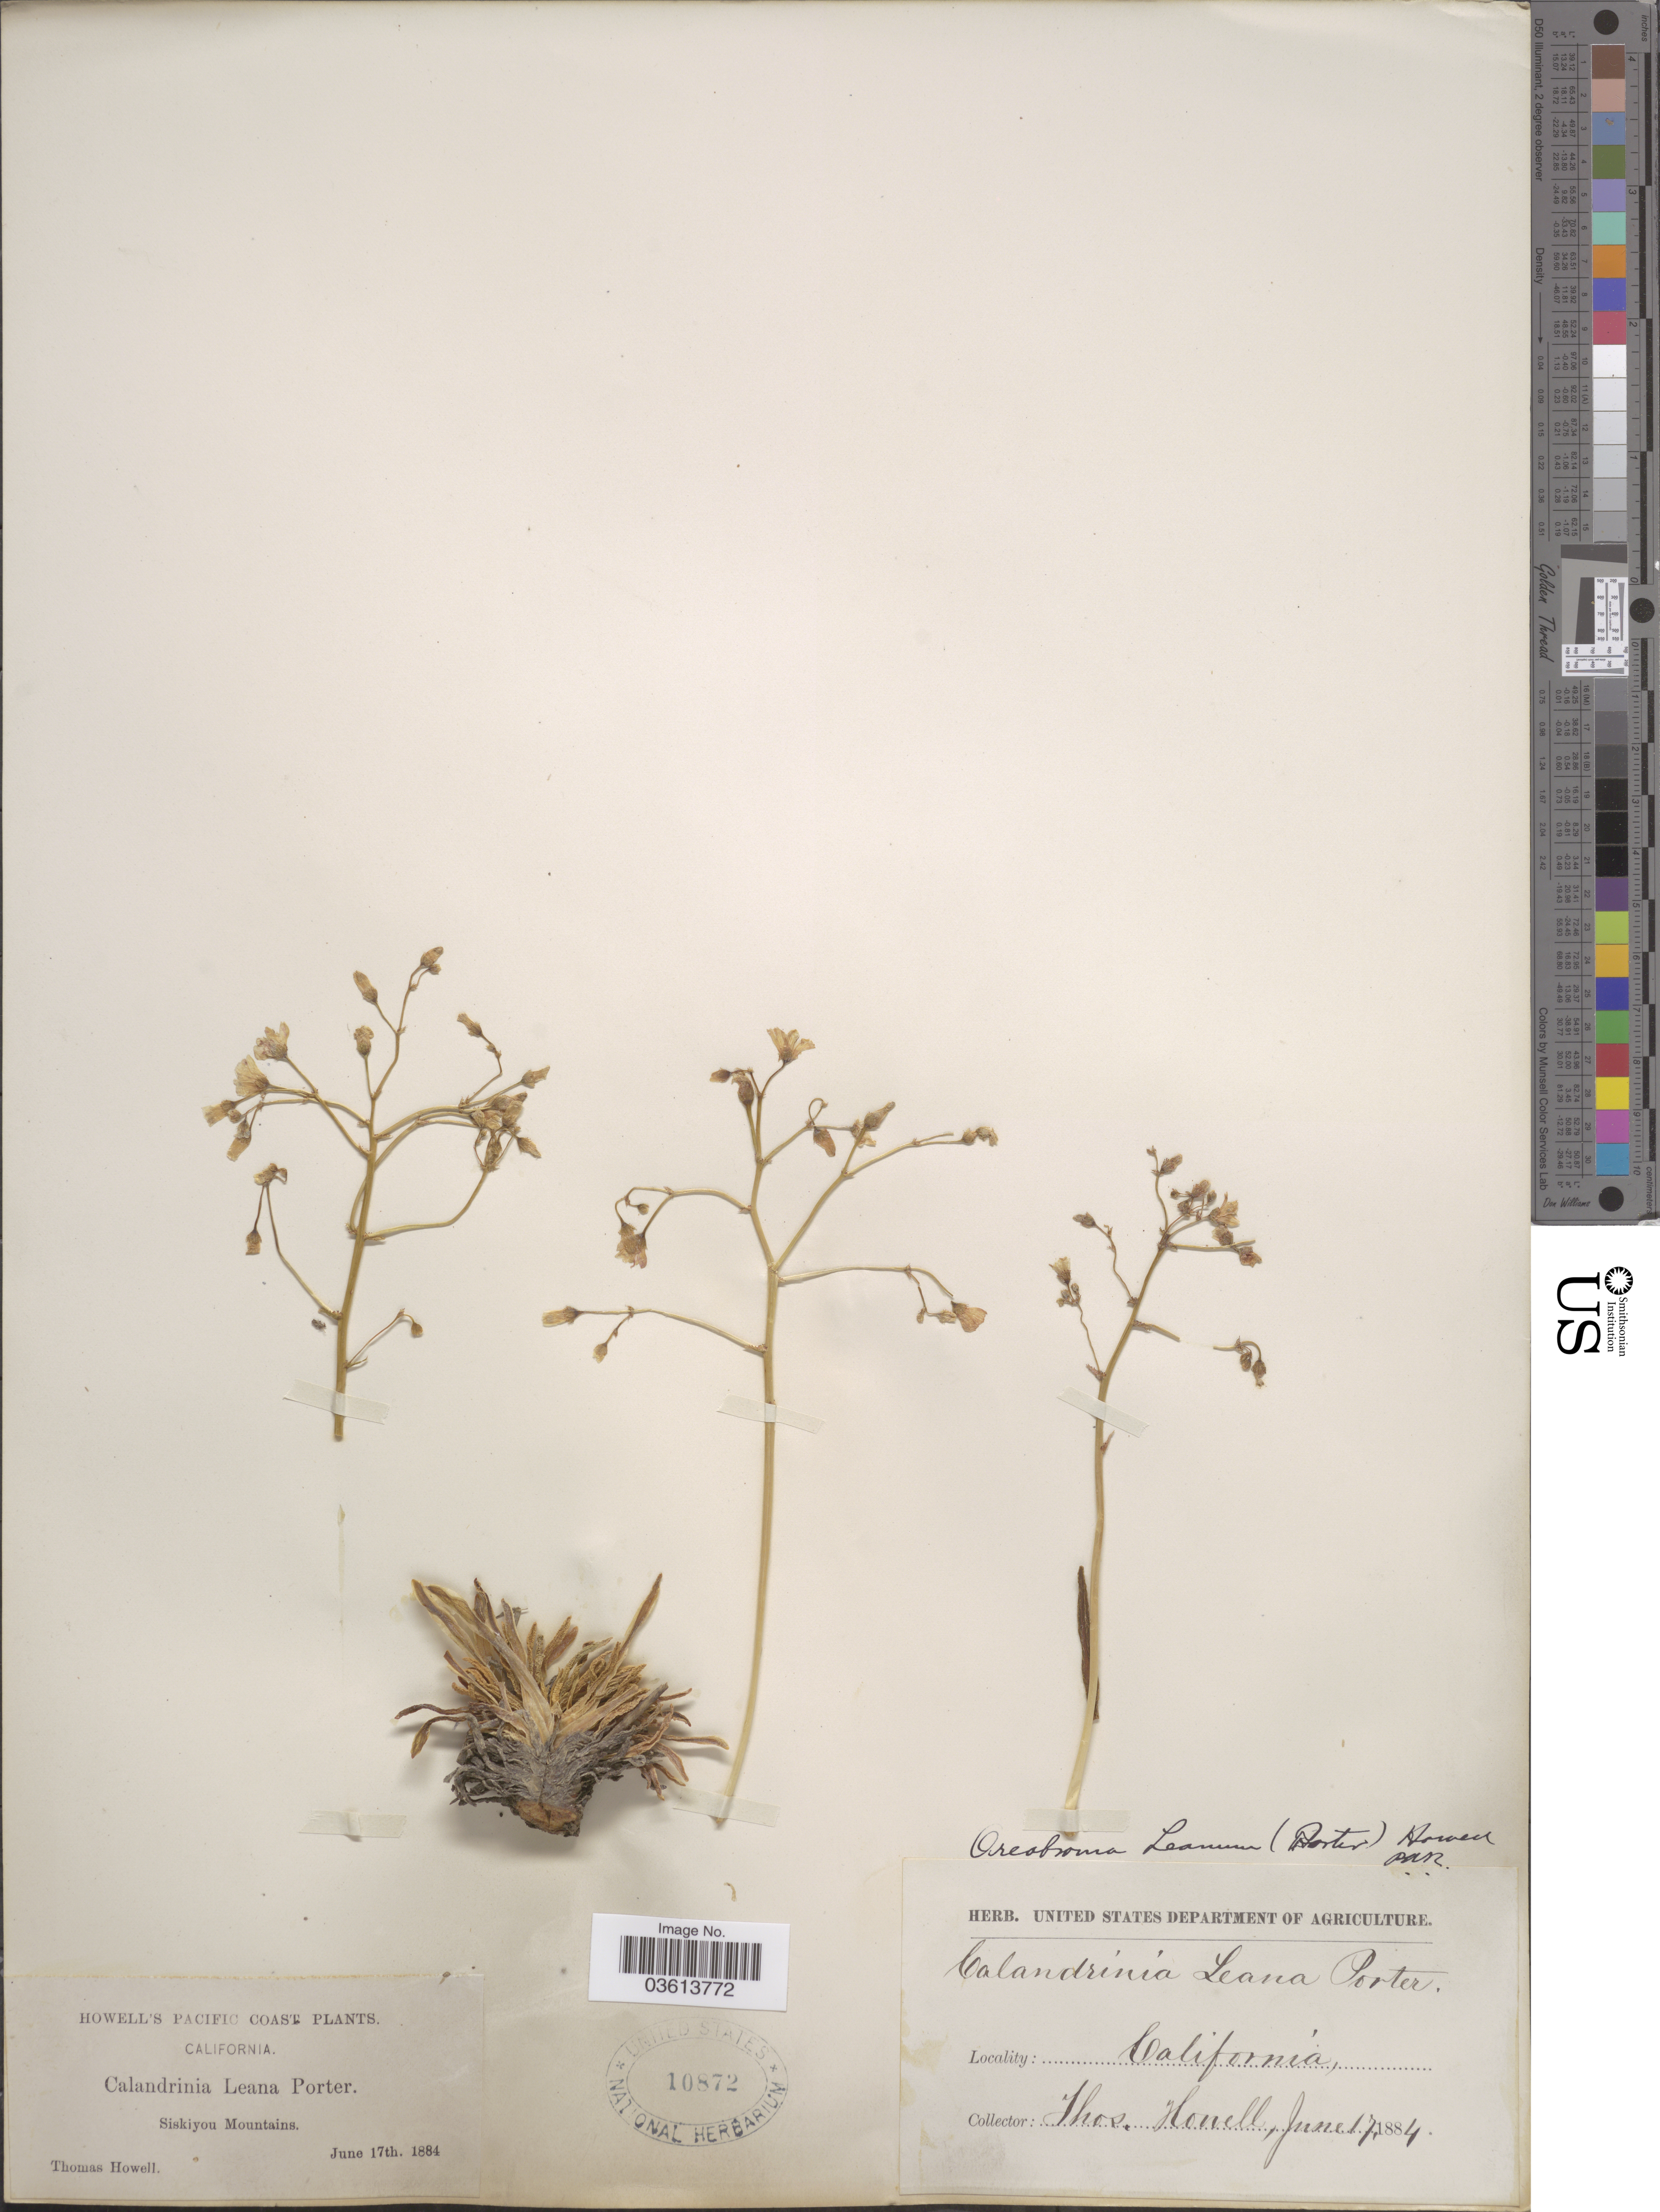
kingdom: Plantae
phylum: Tracheophyta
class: Magnoliopsida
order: Caryophyllales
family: Montiaceae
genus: Lewisia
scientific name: Lewisia leeana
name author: (Porter) B.L. Rob.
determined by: Strong, Mark T., (BOT), Smithsonian Institution - National Museum of Natural History (UNITED STATES)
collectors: T. Howell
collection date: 1884-06-17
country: United States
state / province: California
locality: Pacific Coast. Siskiyou Mountains.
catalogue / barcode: US 10872